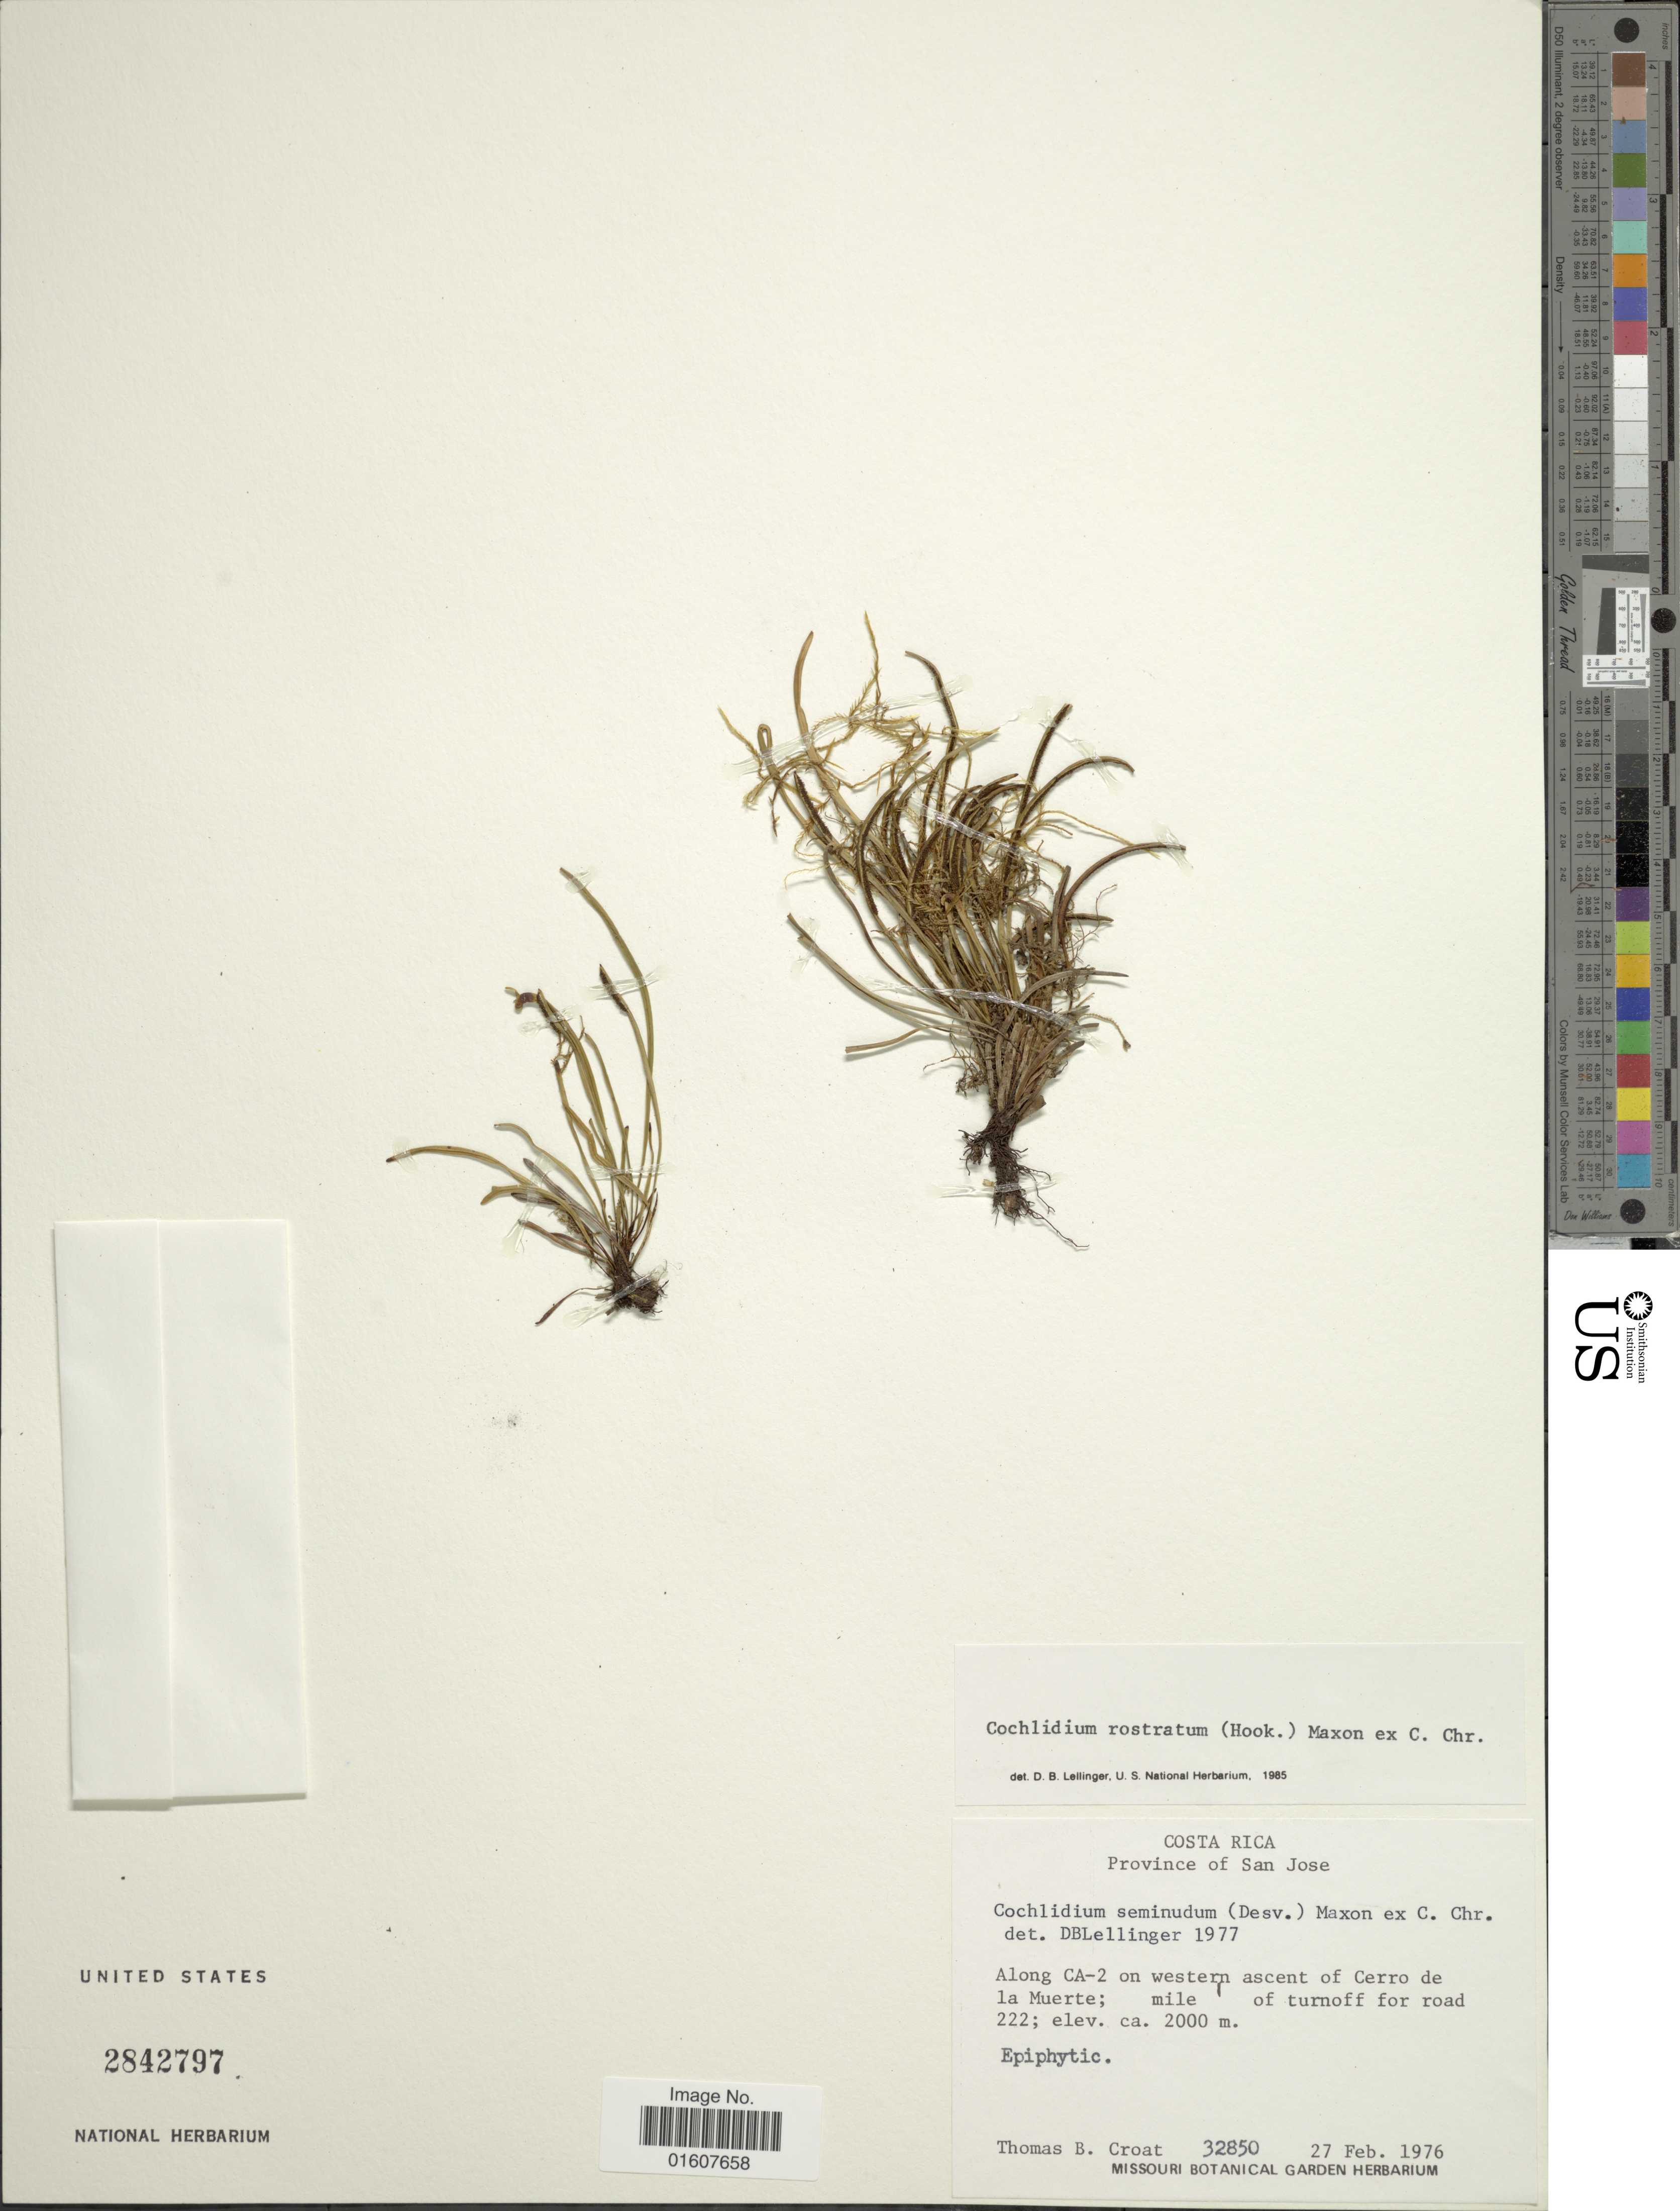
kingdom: Plantae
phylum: Tracheophyta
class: Polypodiopsida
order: Polypodiales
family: Polypodiaceae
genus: Cochlidium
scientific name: Cochlidium rostratum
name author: (Hook.) Maxon ex C. Chr.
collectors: T. B. Croat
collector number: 32850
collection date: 1976-02-27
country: Costa Rica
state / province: San José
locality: Along CA-2 on western ascent of Cerro de la Muerte; mile of turnoff for road 222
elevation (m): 2000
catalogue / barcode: US 2842797